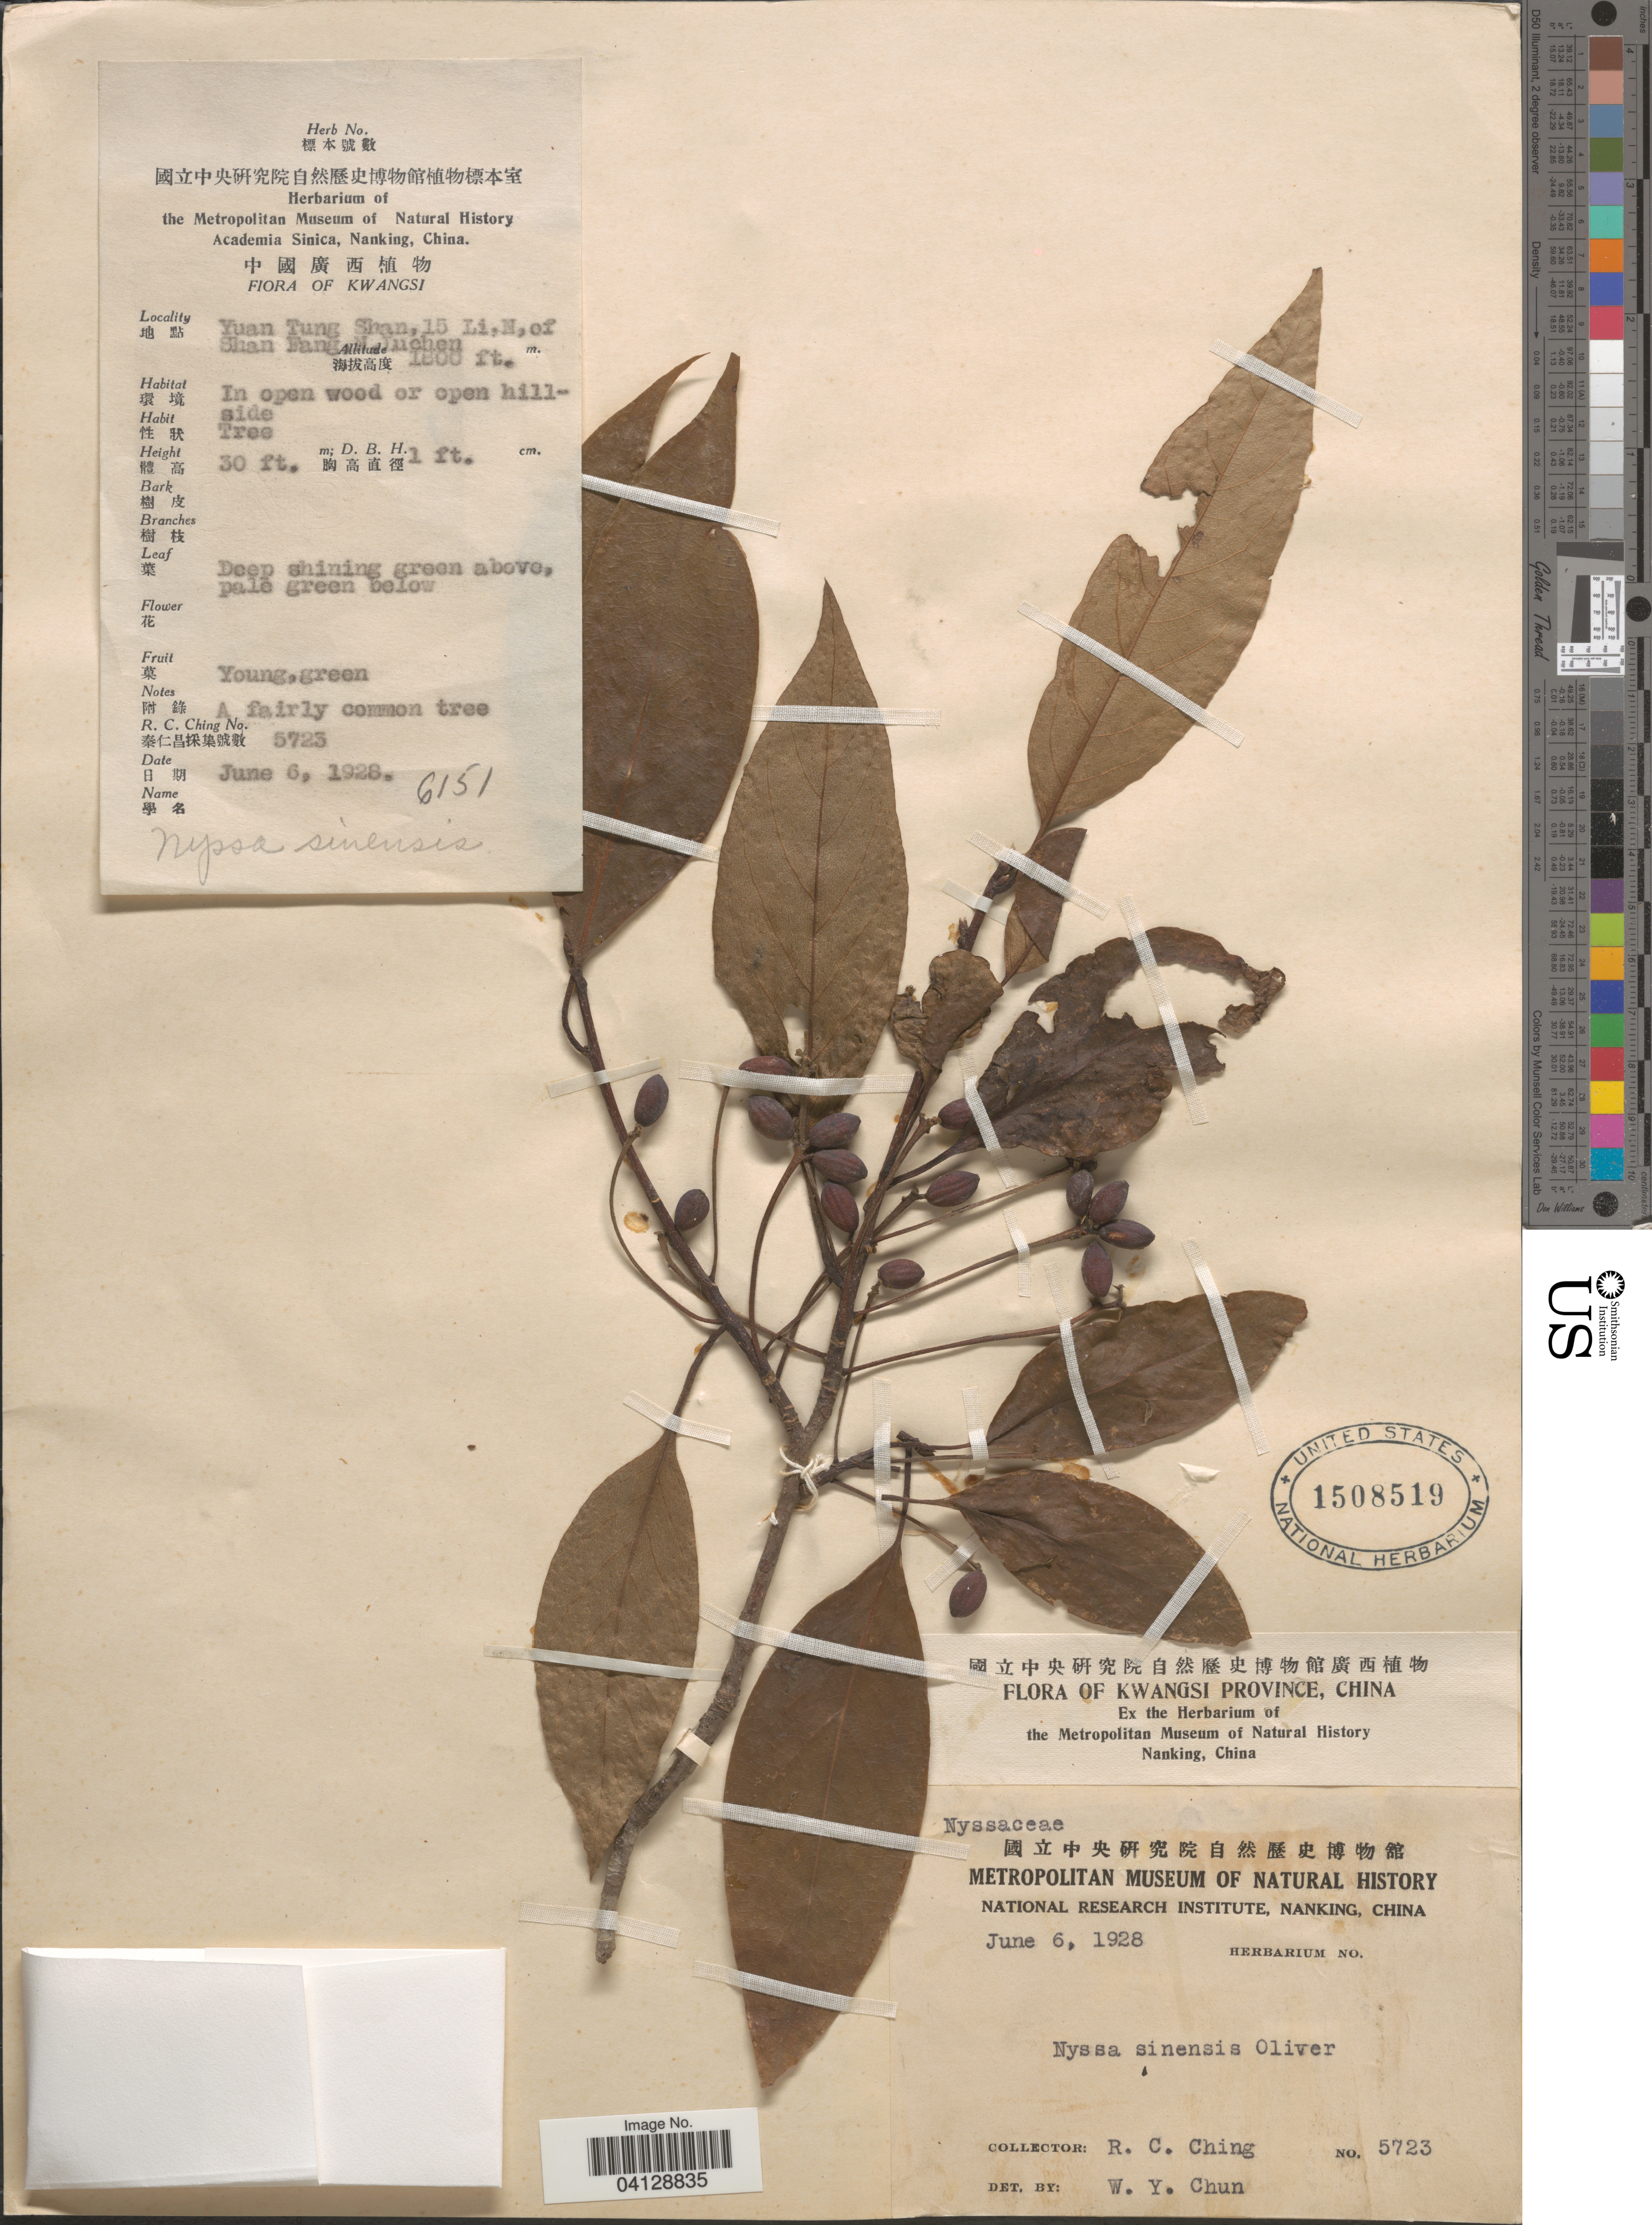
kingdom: Plantae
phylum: Tracheophyta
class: Magnoliopsida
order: Cornales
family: Nyssaceae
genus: Nyssa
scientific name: Nyssa sinensis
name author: Oliv. in Hook.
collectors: R. C. Ching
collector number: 5723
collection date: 1928-06-06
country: China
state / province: Guangxi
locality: Kwangsi Province. Yuan Tung Shan, 15 Li, N, of Shan Fang N Luchen.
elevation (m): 549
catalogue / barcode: US 1508519